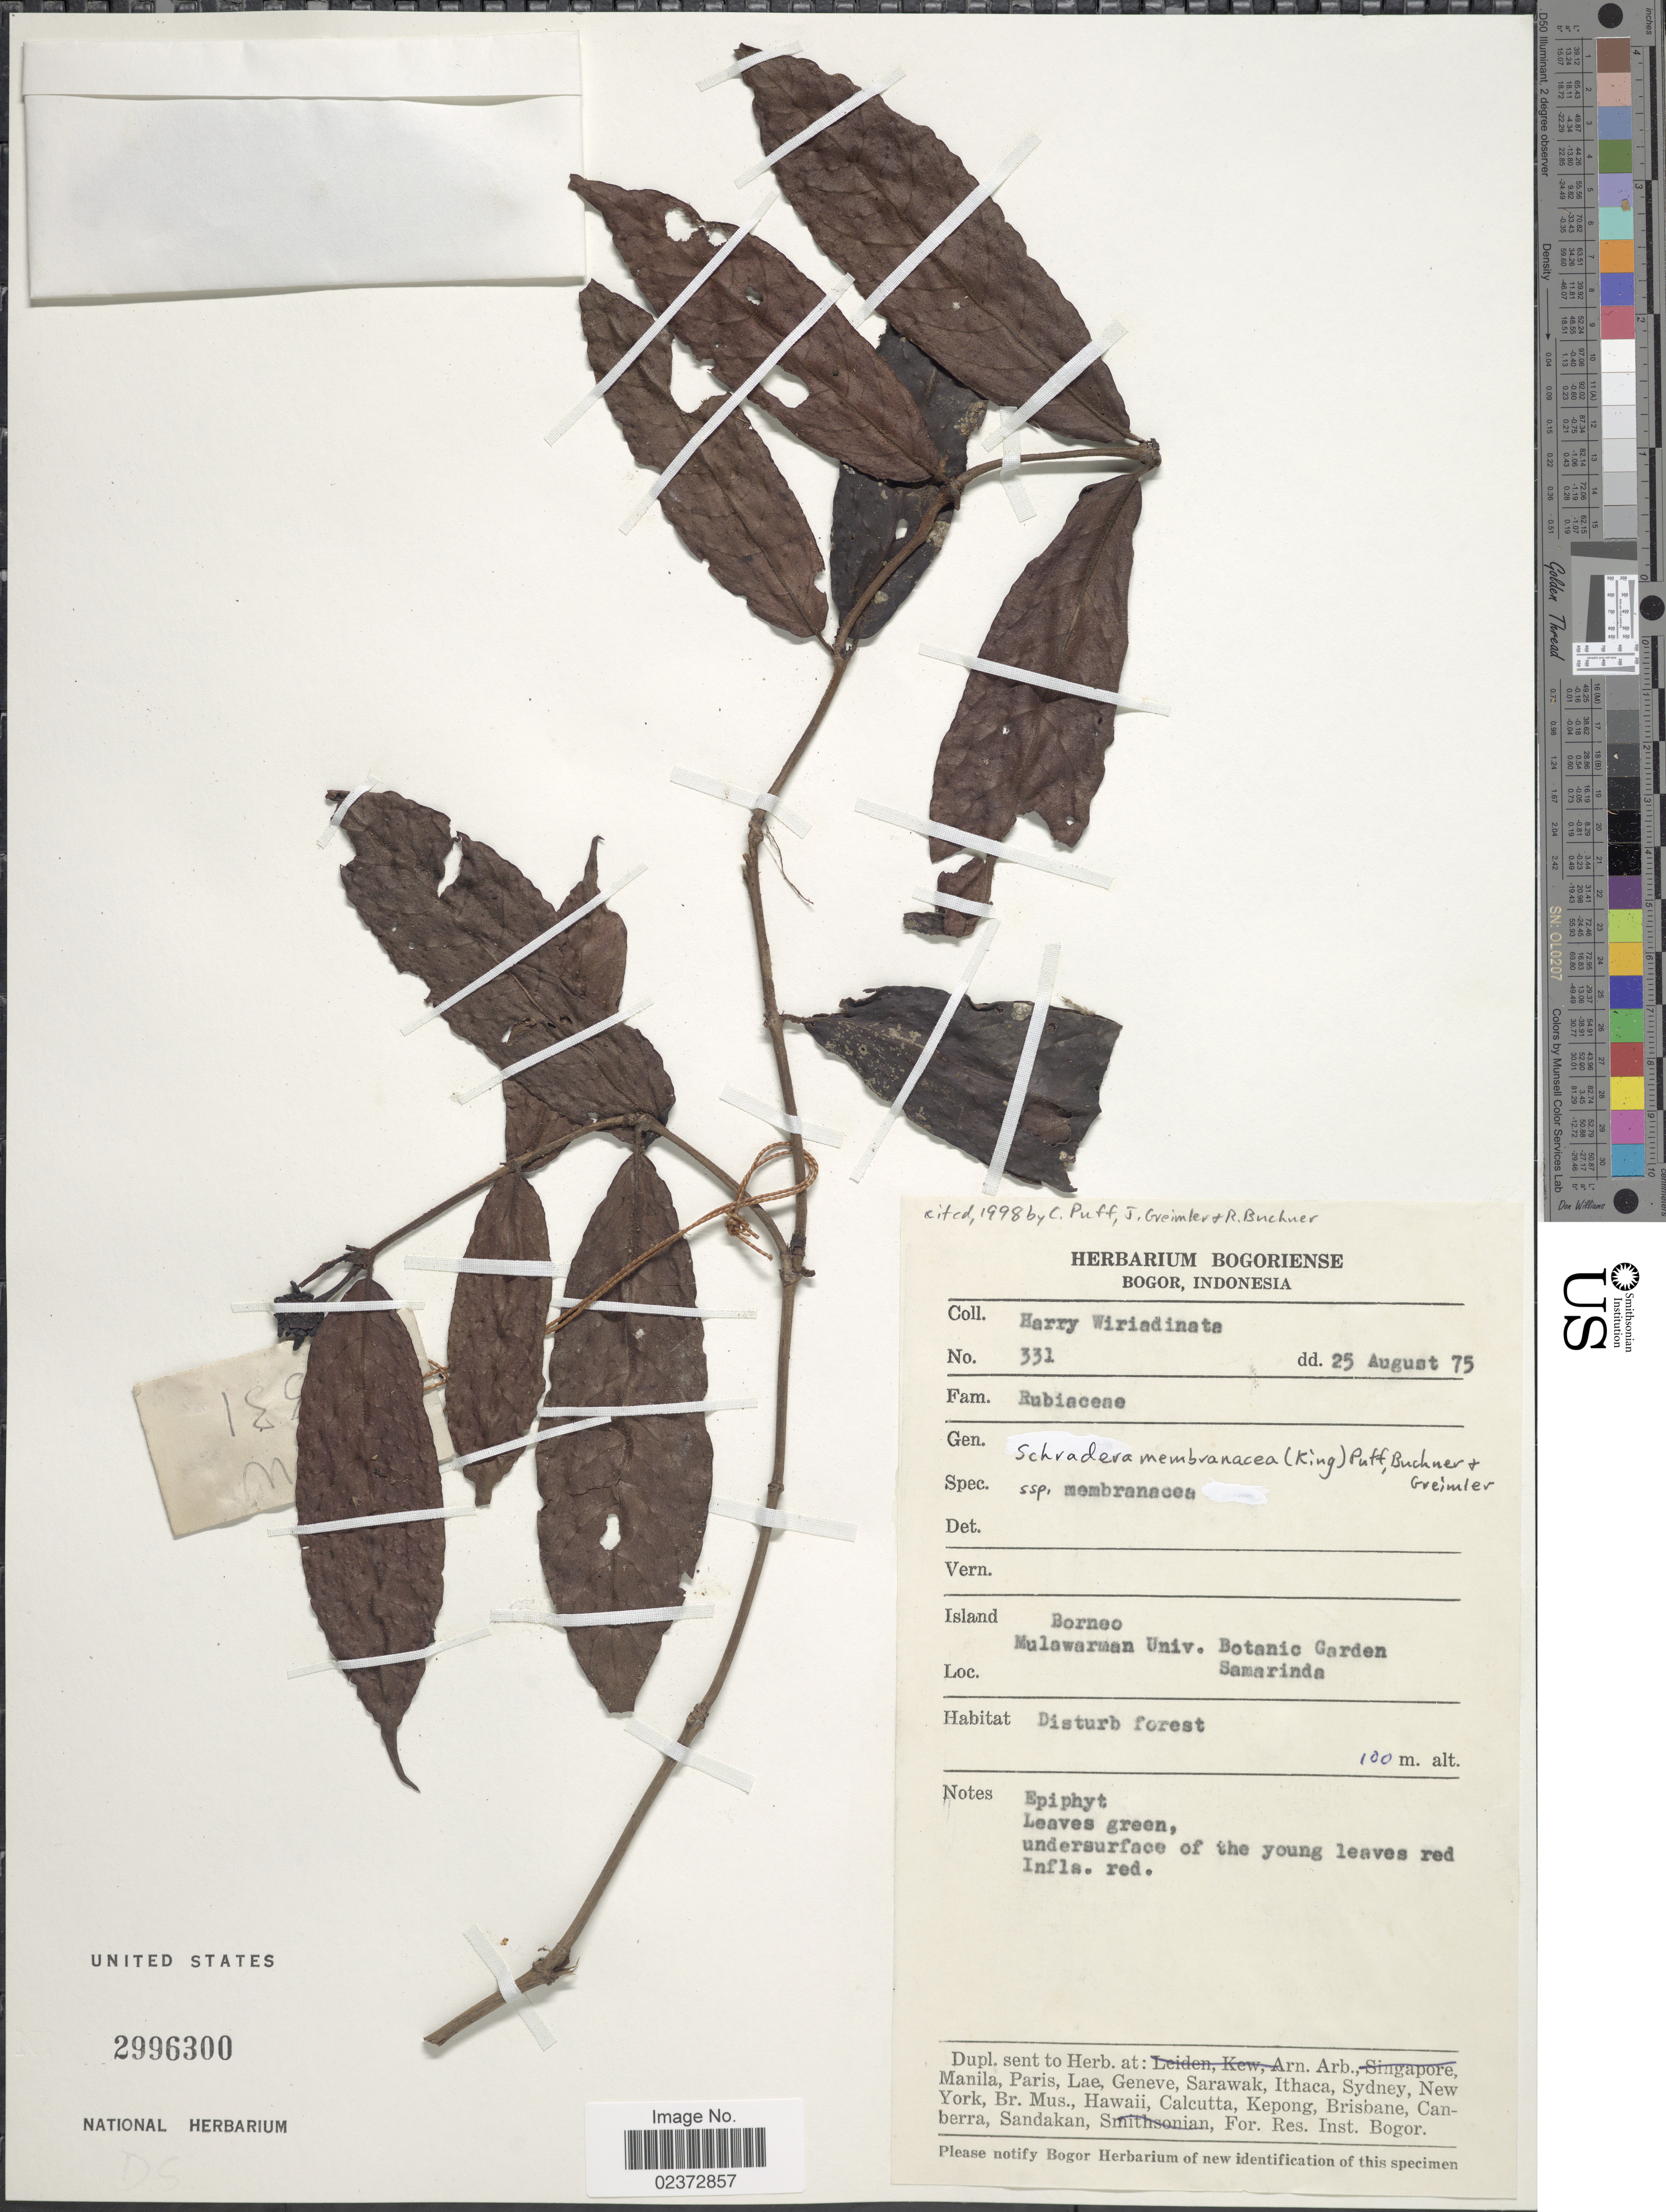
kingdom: Plantae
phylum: Tracheophyta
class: Magnoliopsida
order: Gentianales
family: Rubiaceae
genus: Schradera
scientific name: Schradera membranacea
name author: (King) Puff et al.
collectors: H. Wiriadinata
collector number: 331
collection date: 1975-08-25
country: Indonesia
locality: Island Borneo, Mulawarman Univ. Botanic Garden, Samarinda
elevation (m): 100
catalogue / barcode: US 2996300